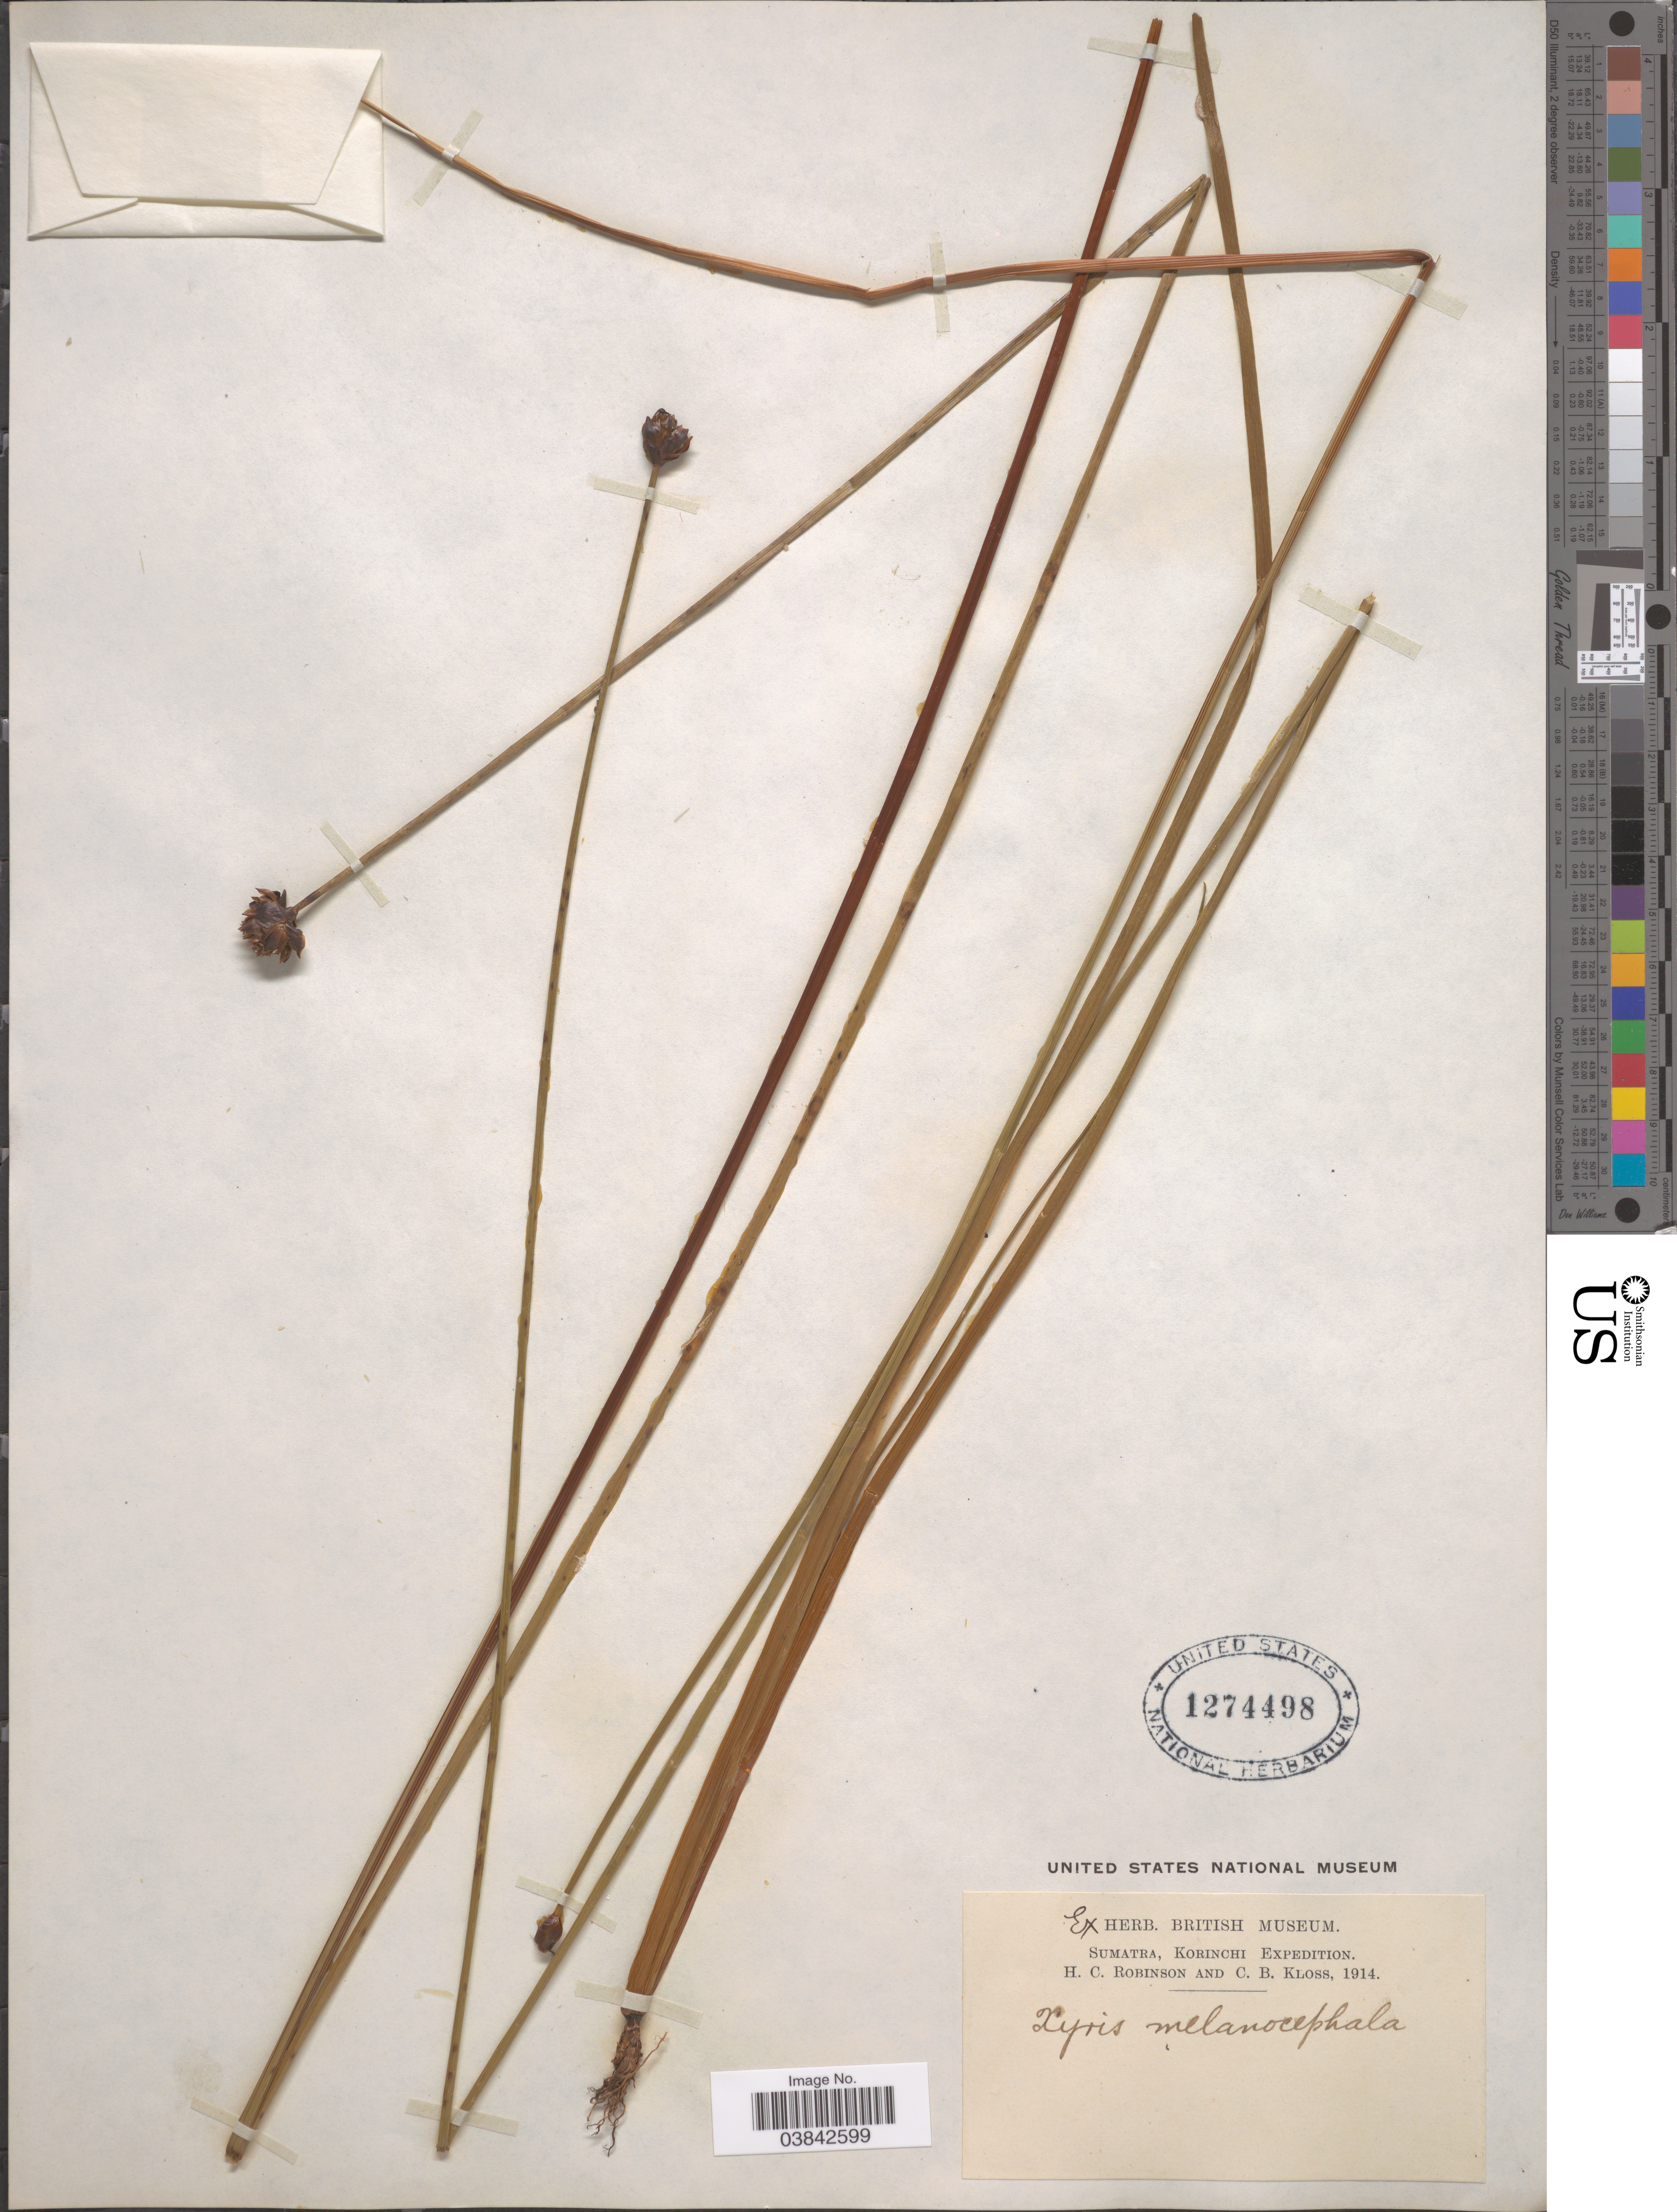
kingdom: Plantae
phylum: Tracheophyta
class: Liliopsida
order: Poales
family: Xyridaceae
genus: Xyris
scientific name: Xyris melanocephala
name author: Miq.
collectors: H. C. Robinson & C. Kloss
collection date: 1914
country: Indonesia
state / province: Sumatra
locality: Korinchi.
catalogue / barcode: US 1274498